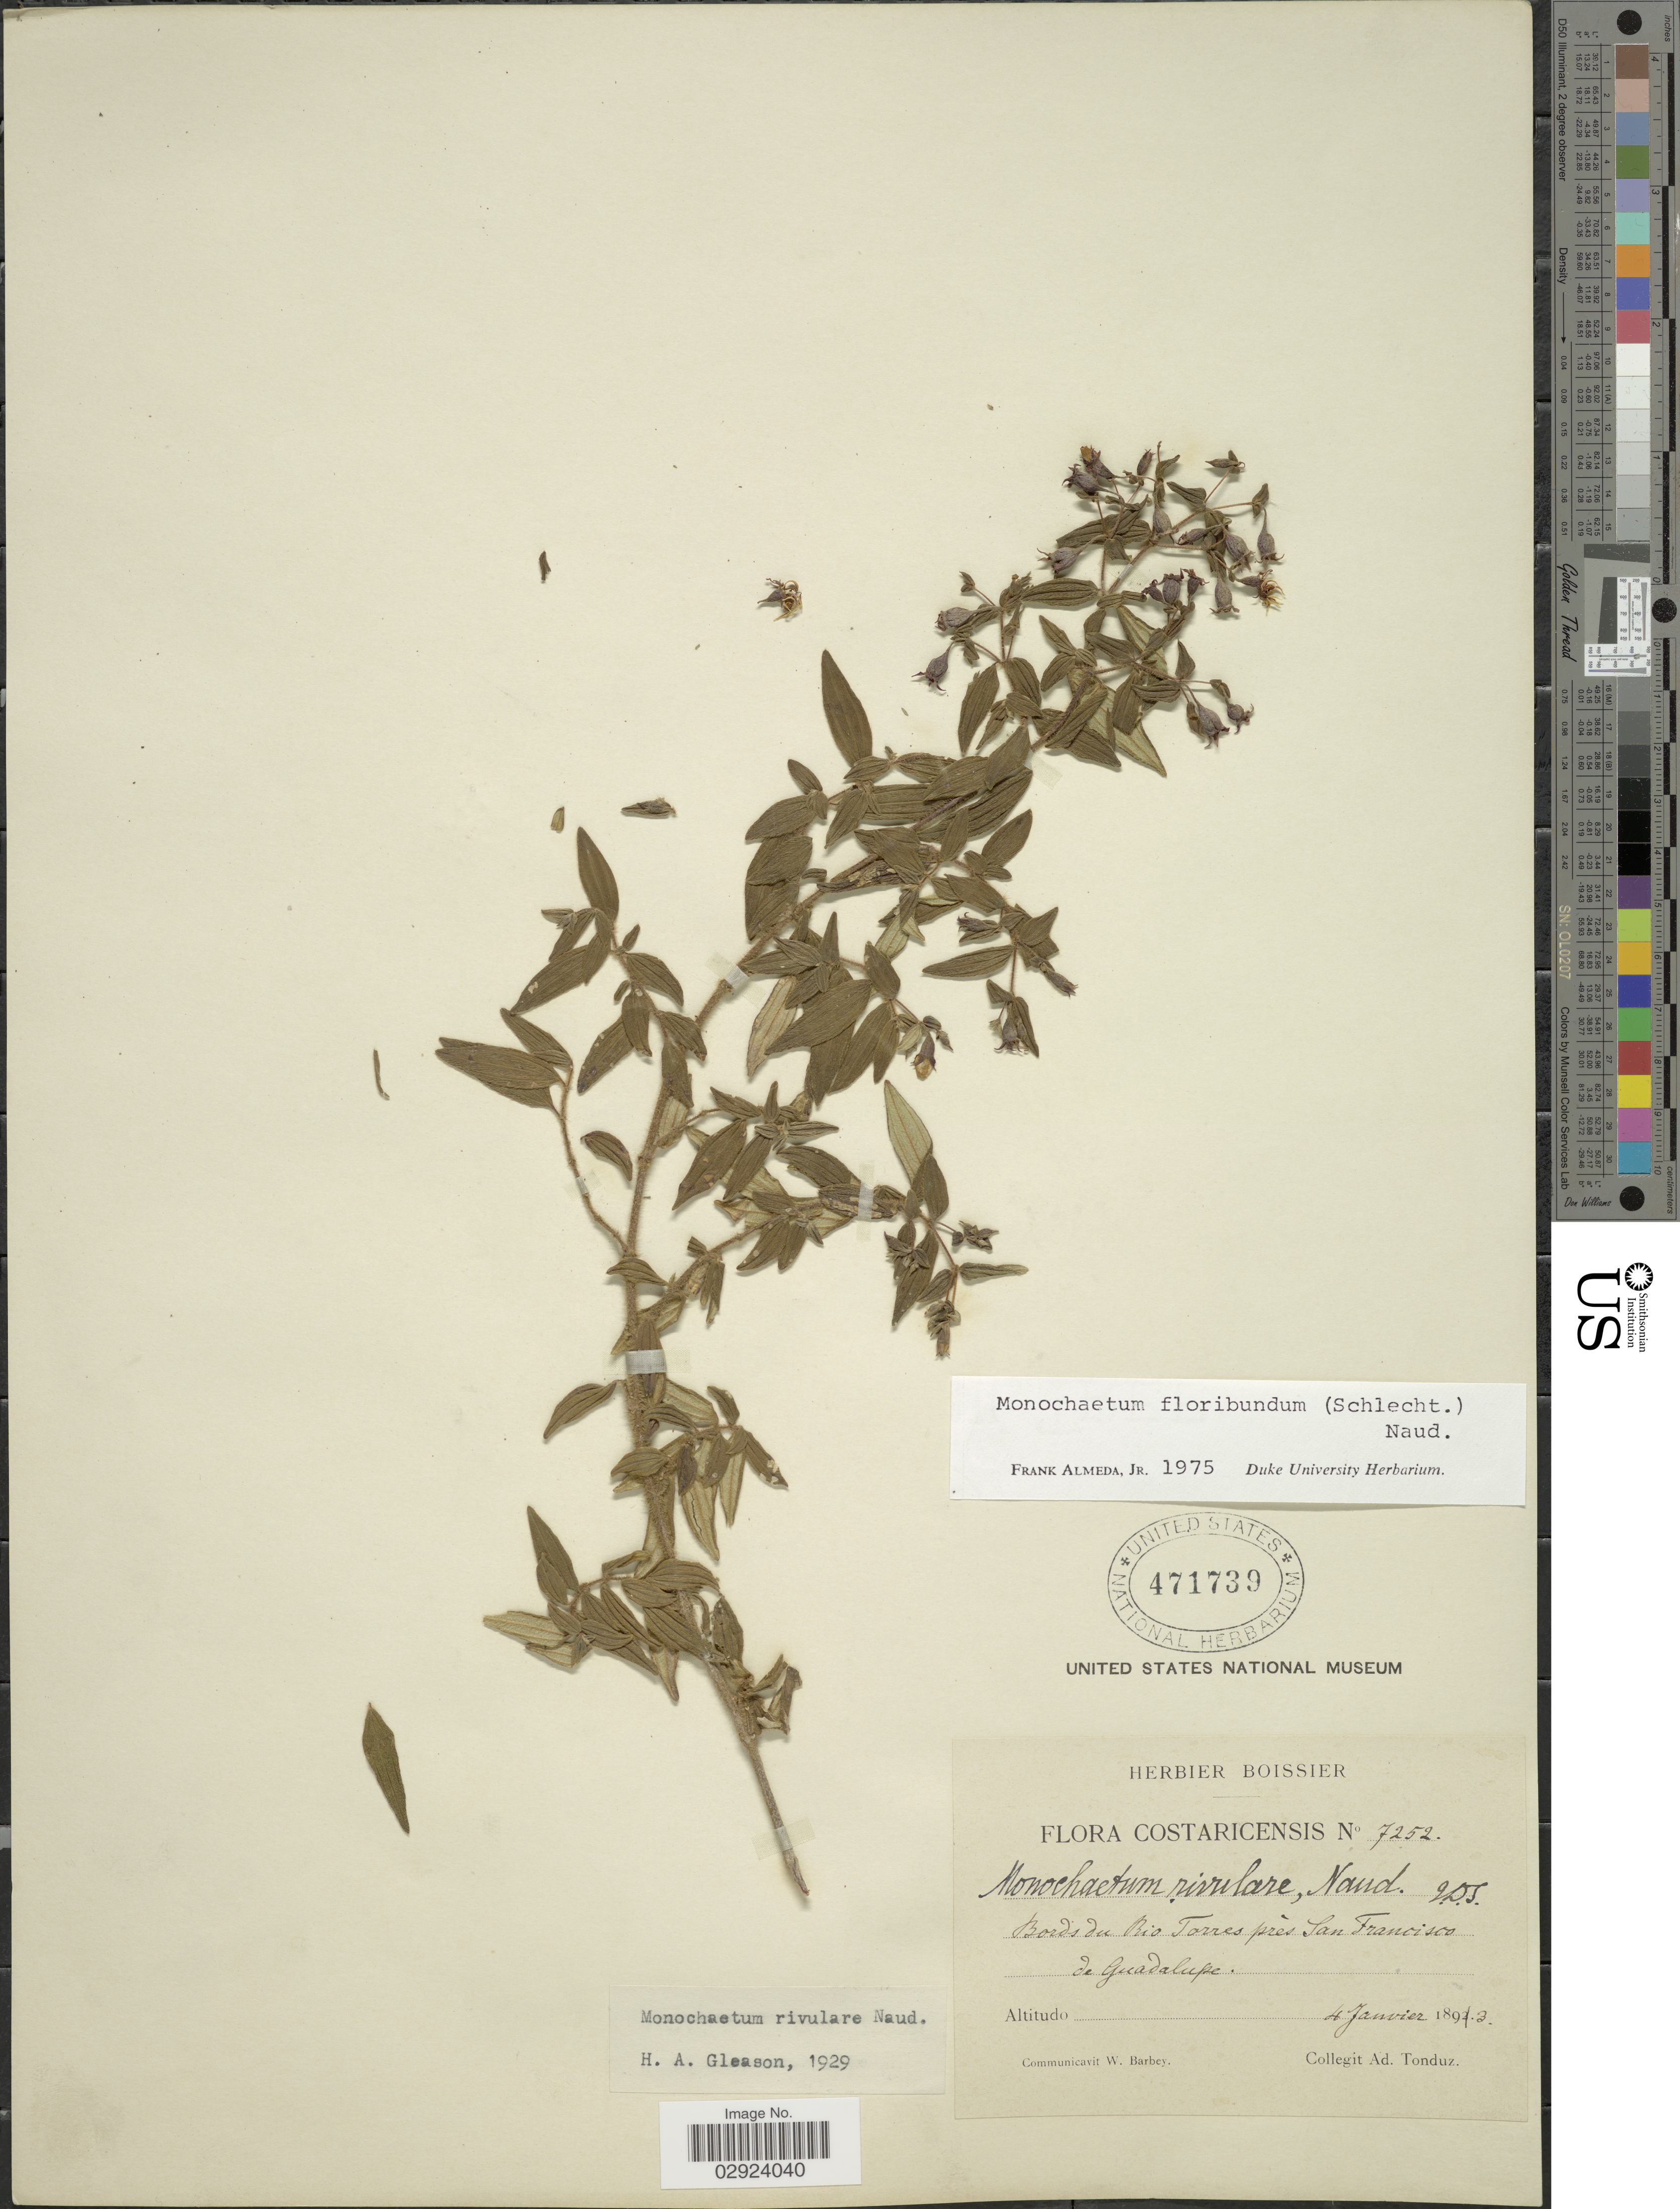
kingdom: Plantae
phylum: Tracheophyta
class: Magnoliopsida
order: Myrtales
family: Melastomataceae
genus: Monochaetum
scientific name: Monochaetum floribundum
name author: (Schltdl.) Naudin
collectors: A. Tonduz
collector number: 7252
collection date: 1893-01-04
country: Costa Rica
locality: Bords du Rio Torres prés San Francisco de Guadalupe.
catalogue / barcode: US 471739